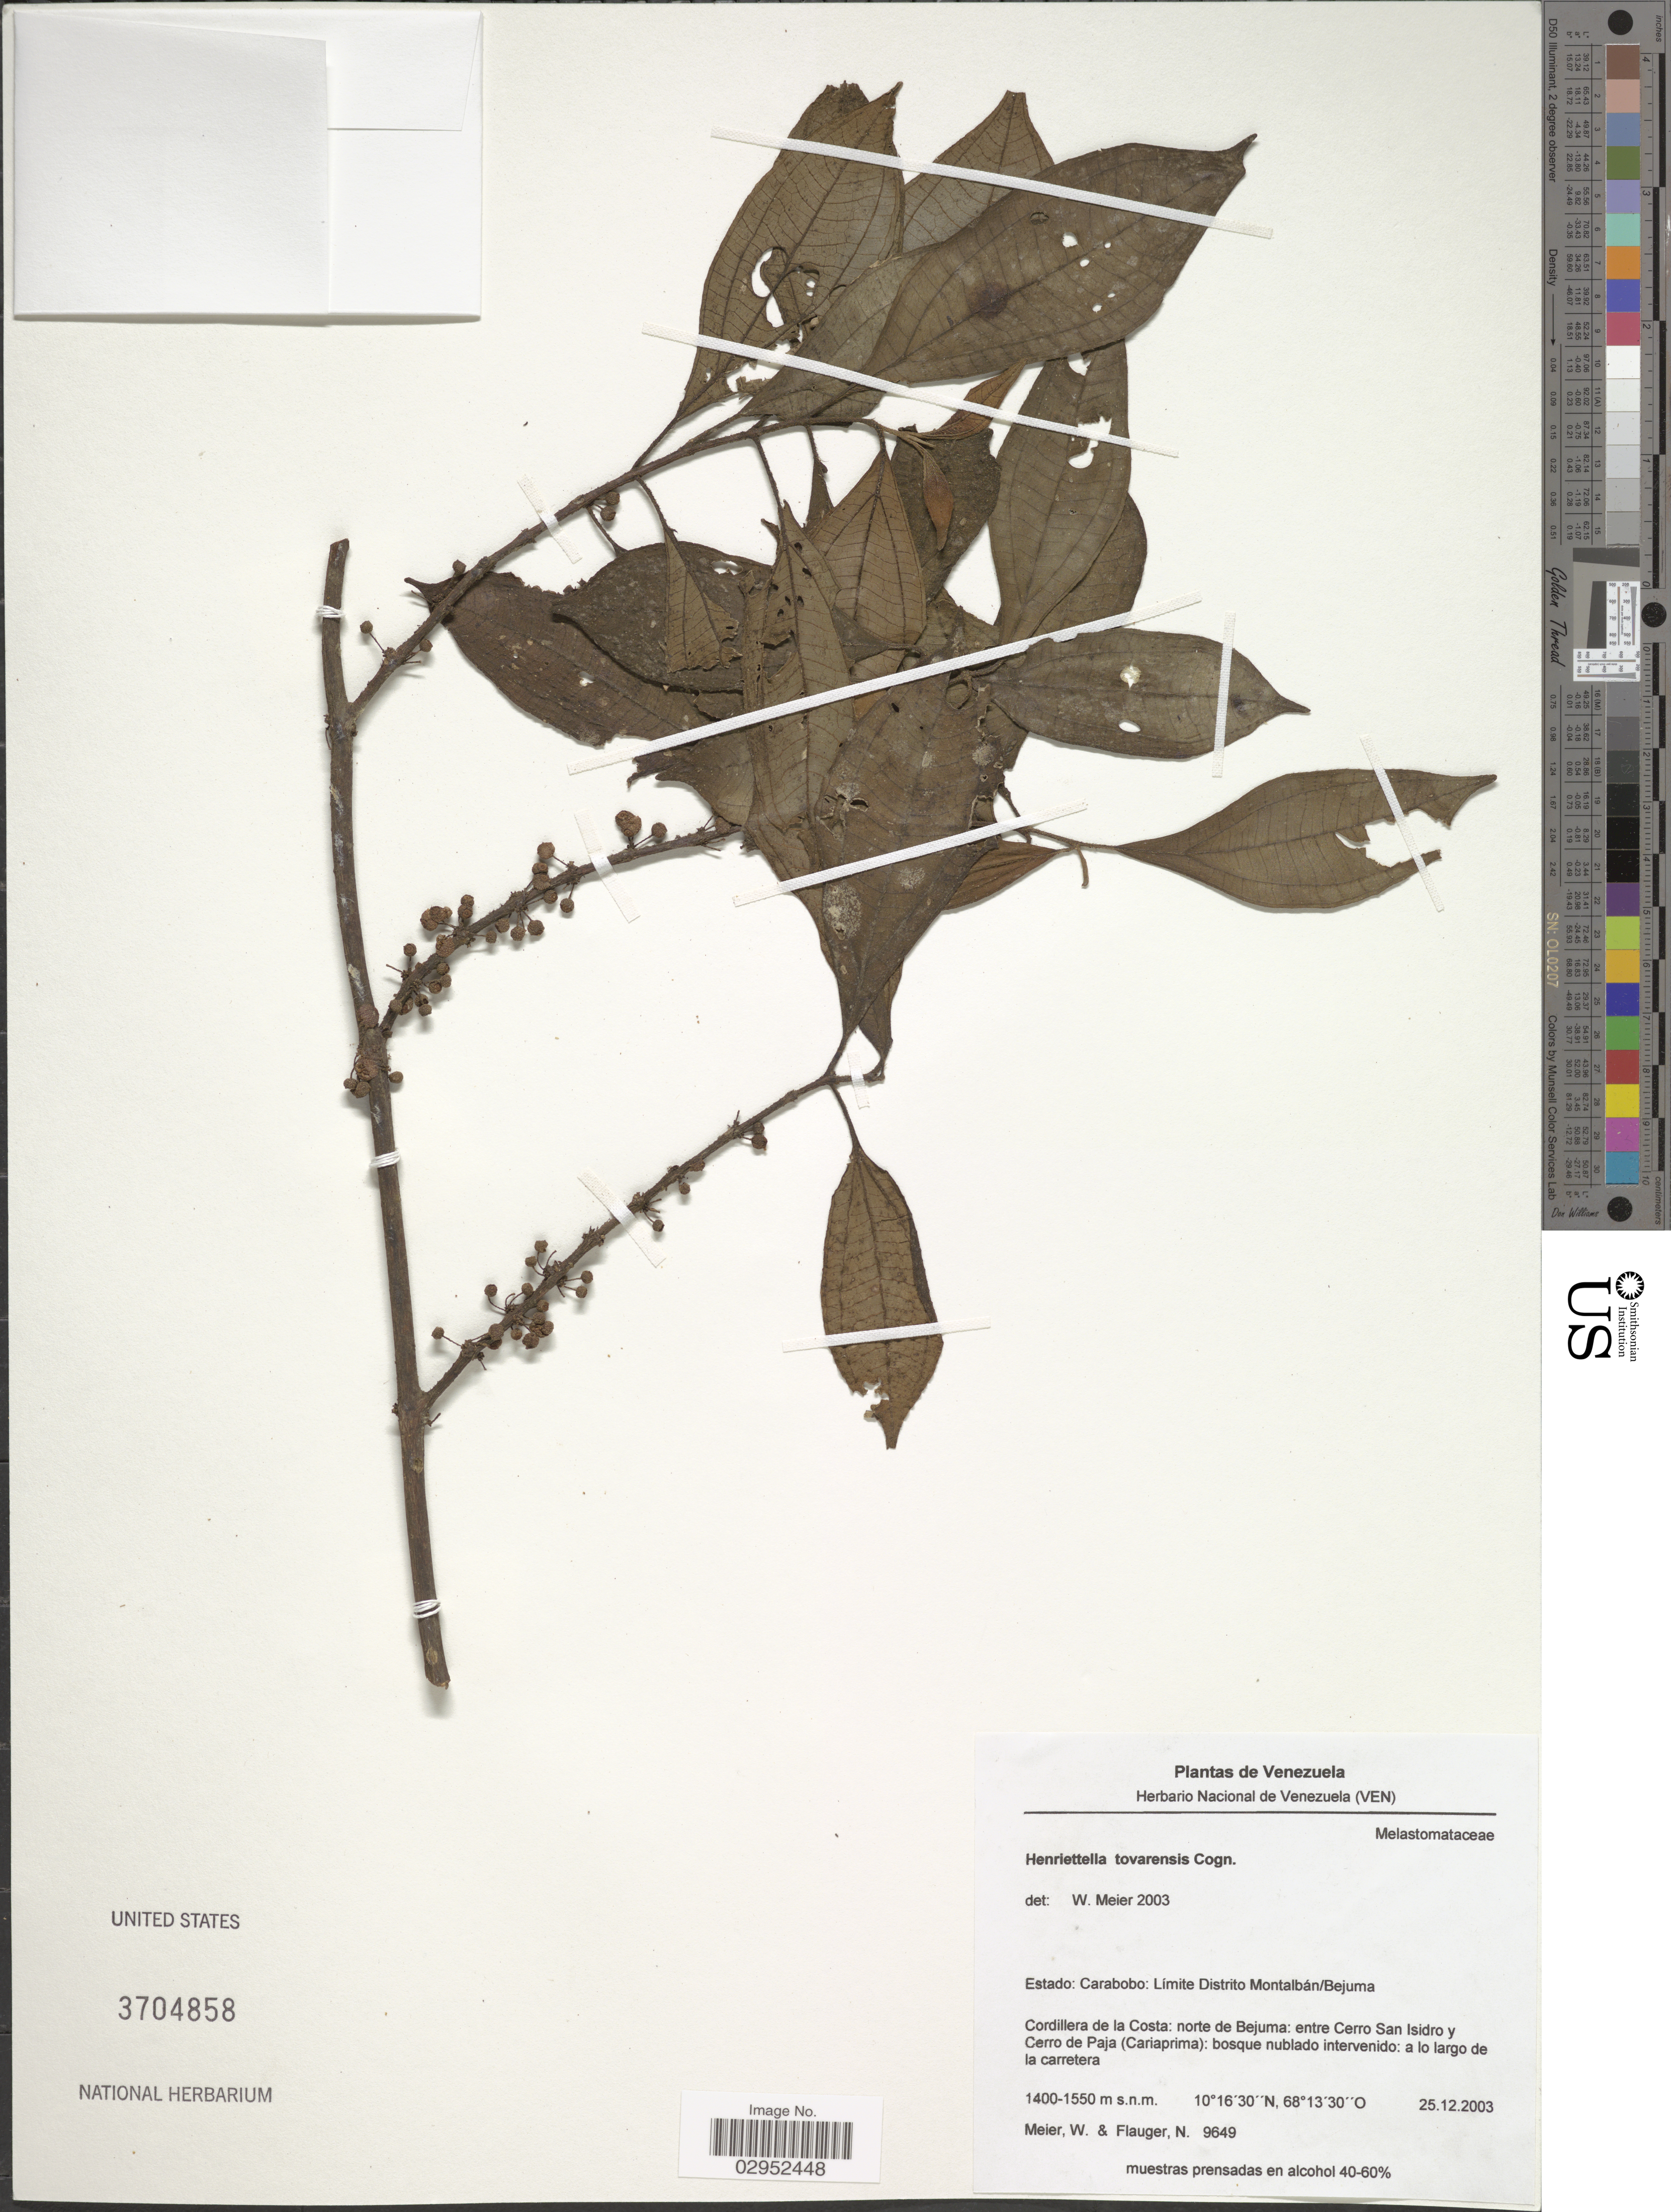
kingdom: Plantae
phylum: Tracheophyta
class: Magnoliopsida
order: Myrtales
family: Melastomataceae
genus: Henriettea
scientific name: Henriettea tovarensis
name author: (Cogn.) Penneys et al.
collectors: W. Meier & N. Flauger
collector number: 9649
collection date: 2003-12-25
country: Venezuela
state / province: Carabobo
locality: Límite Distrito Montalbán/Bejuma, Cordillera de la Costa: norte de Bejuma: entre Cerro San Isidro y Cerro de Paja (Cariaprima).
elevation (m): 1400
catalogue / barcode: US 3704858